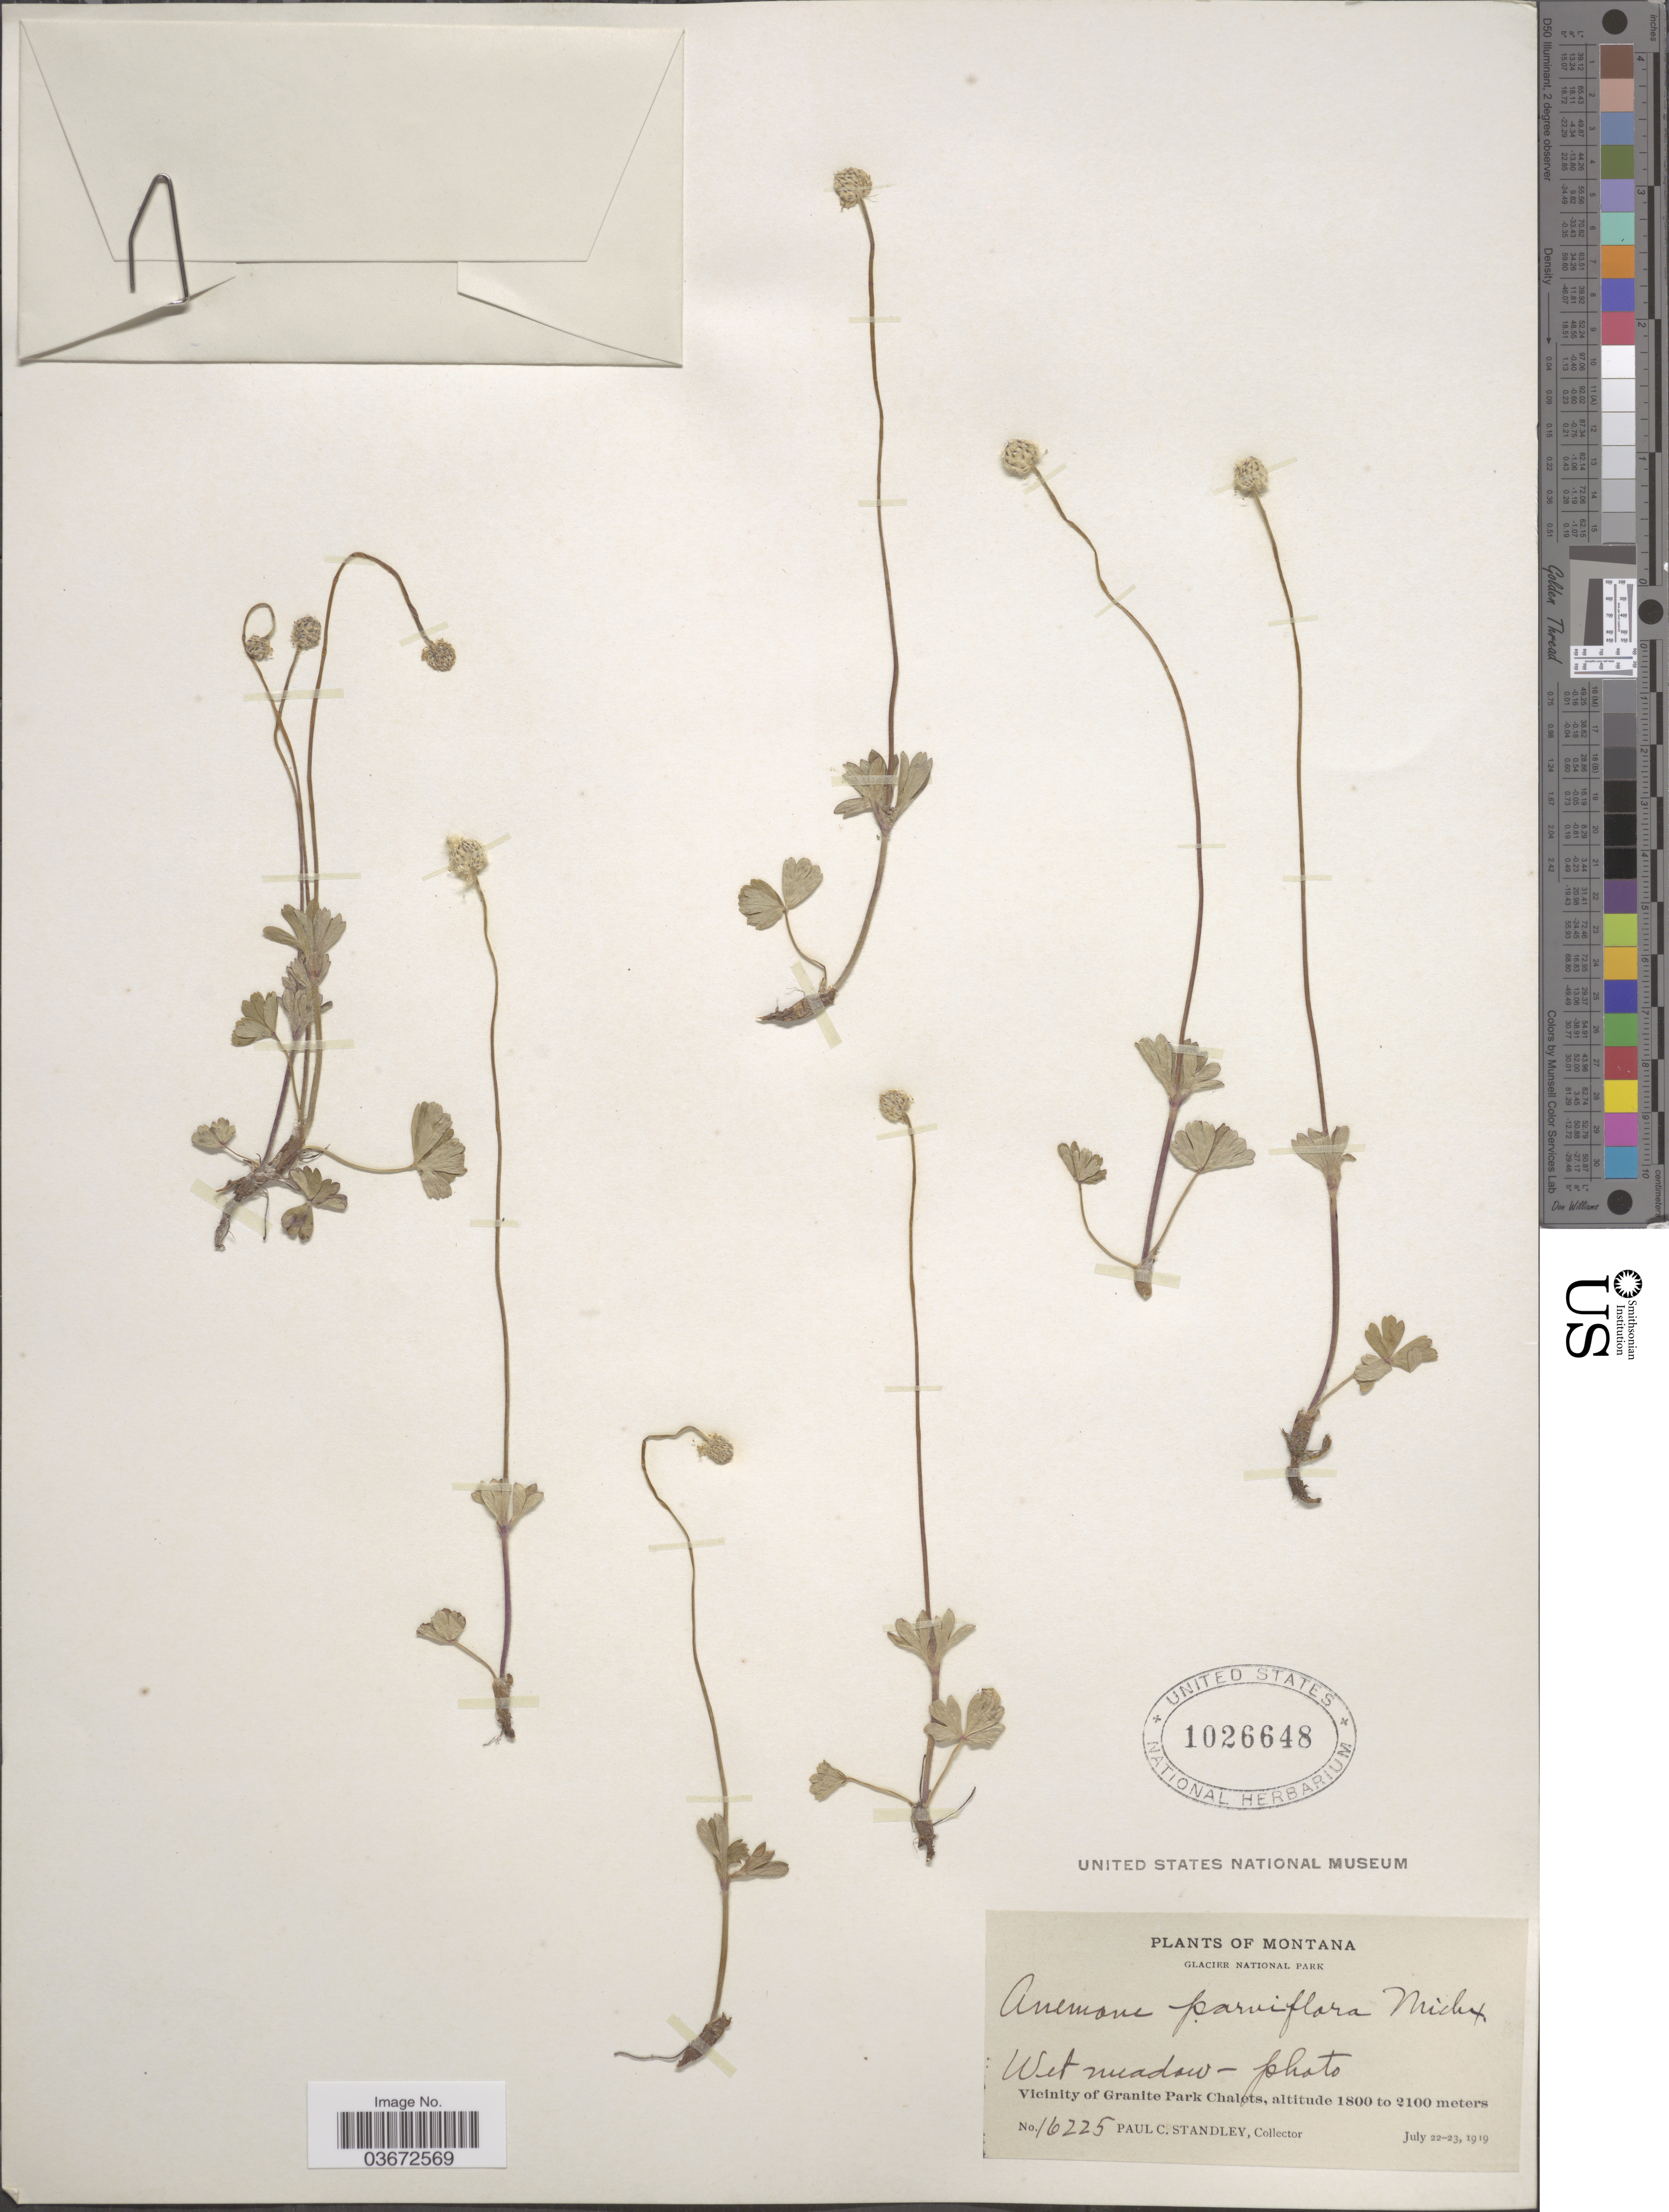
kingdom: Plantae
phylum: Tracheophyta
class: Magnoliopsida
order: Ranunculales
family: Ranunculaceae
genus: Anemone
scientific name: Anemone parviflora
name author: Michx.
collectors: P. C. Standley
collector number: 16225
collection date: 1919-07-22/1919-07-23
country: United States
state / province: Montana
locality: Glacier National Park. Vicinity of Granite Park Chalets.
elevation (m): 1800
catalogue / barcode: US 1026648